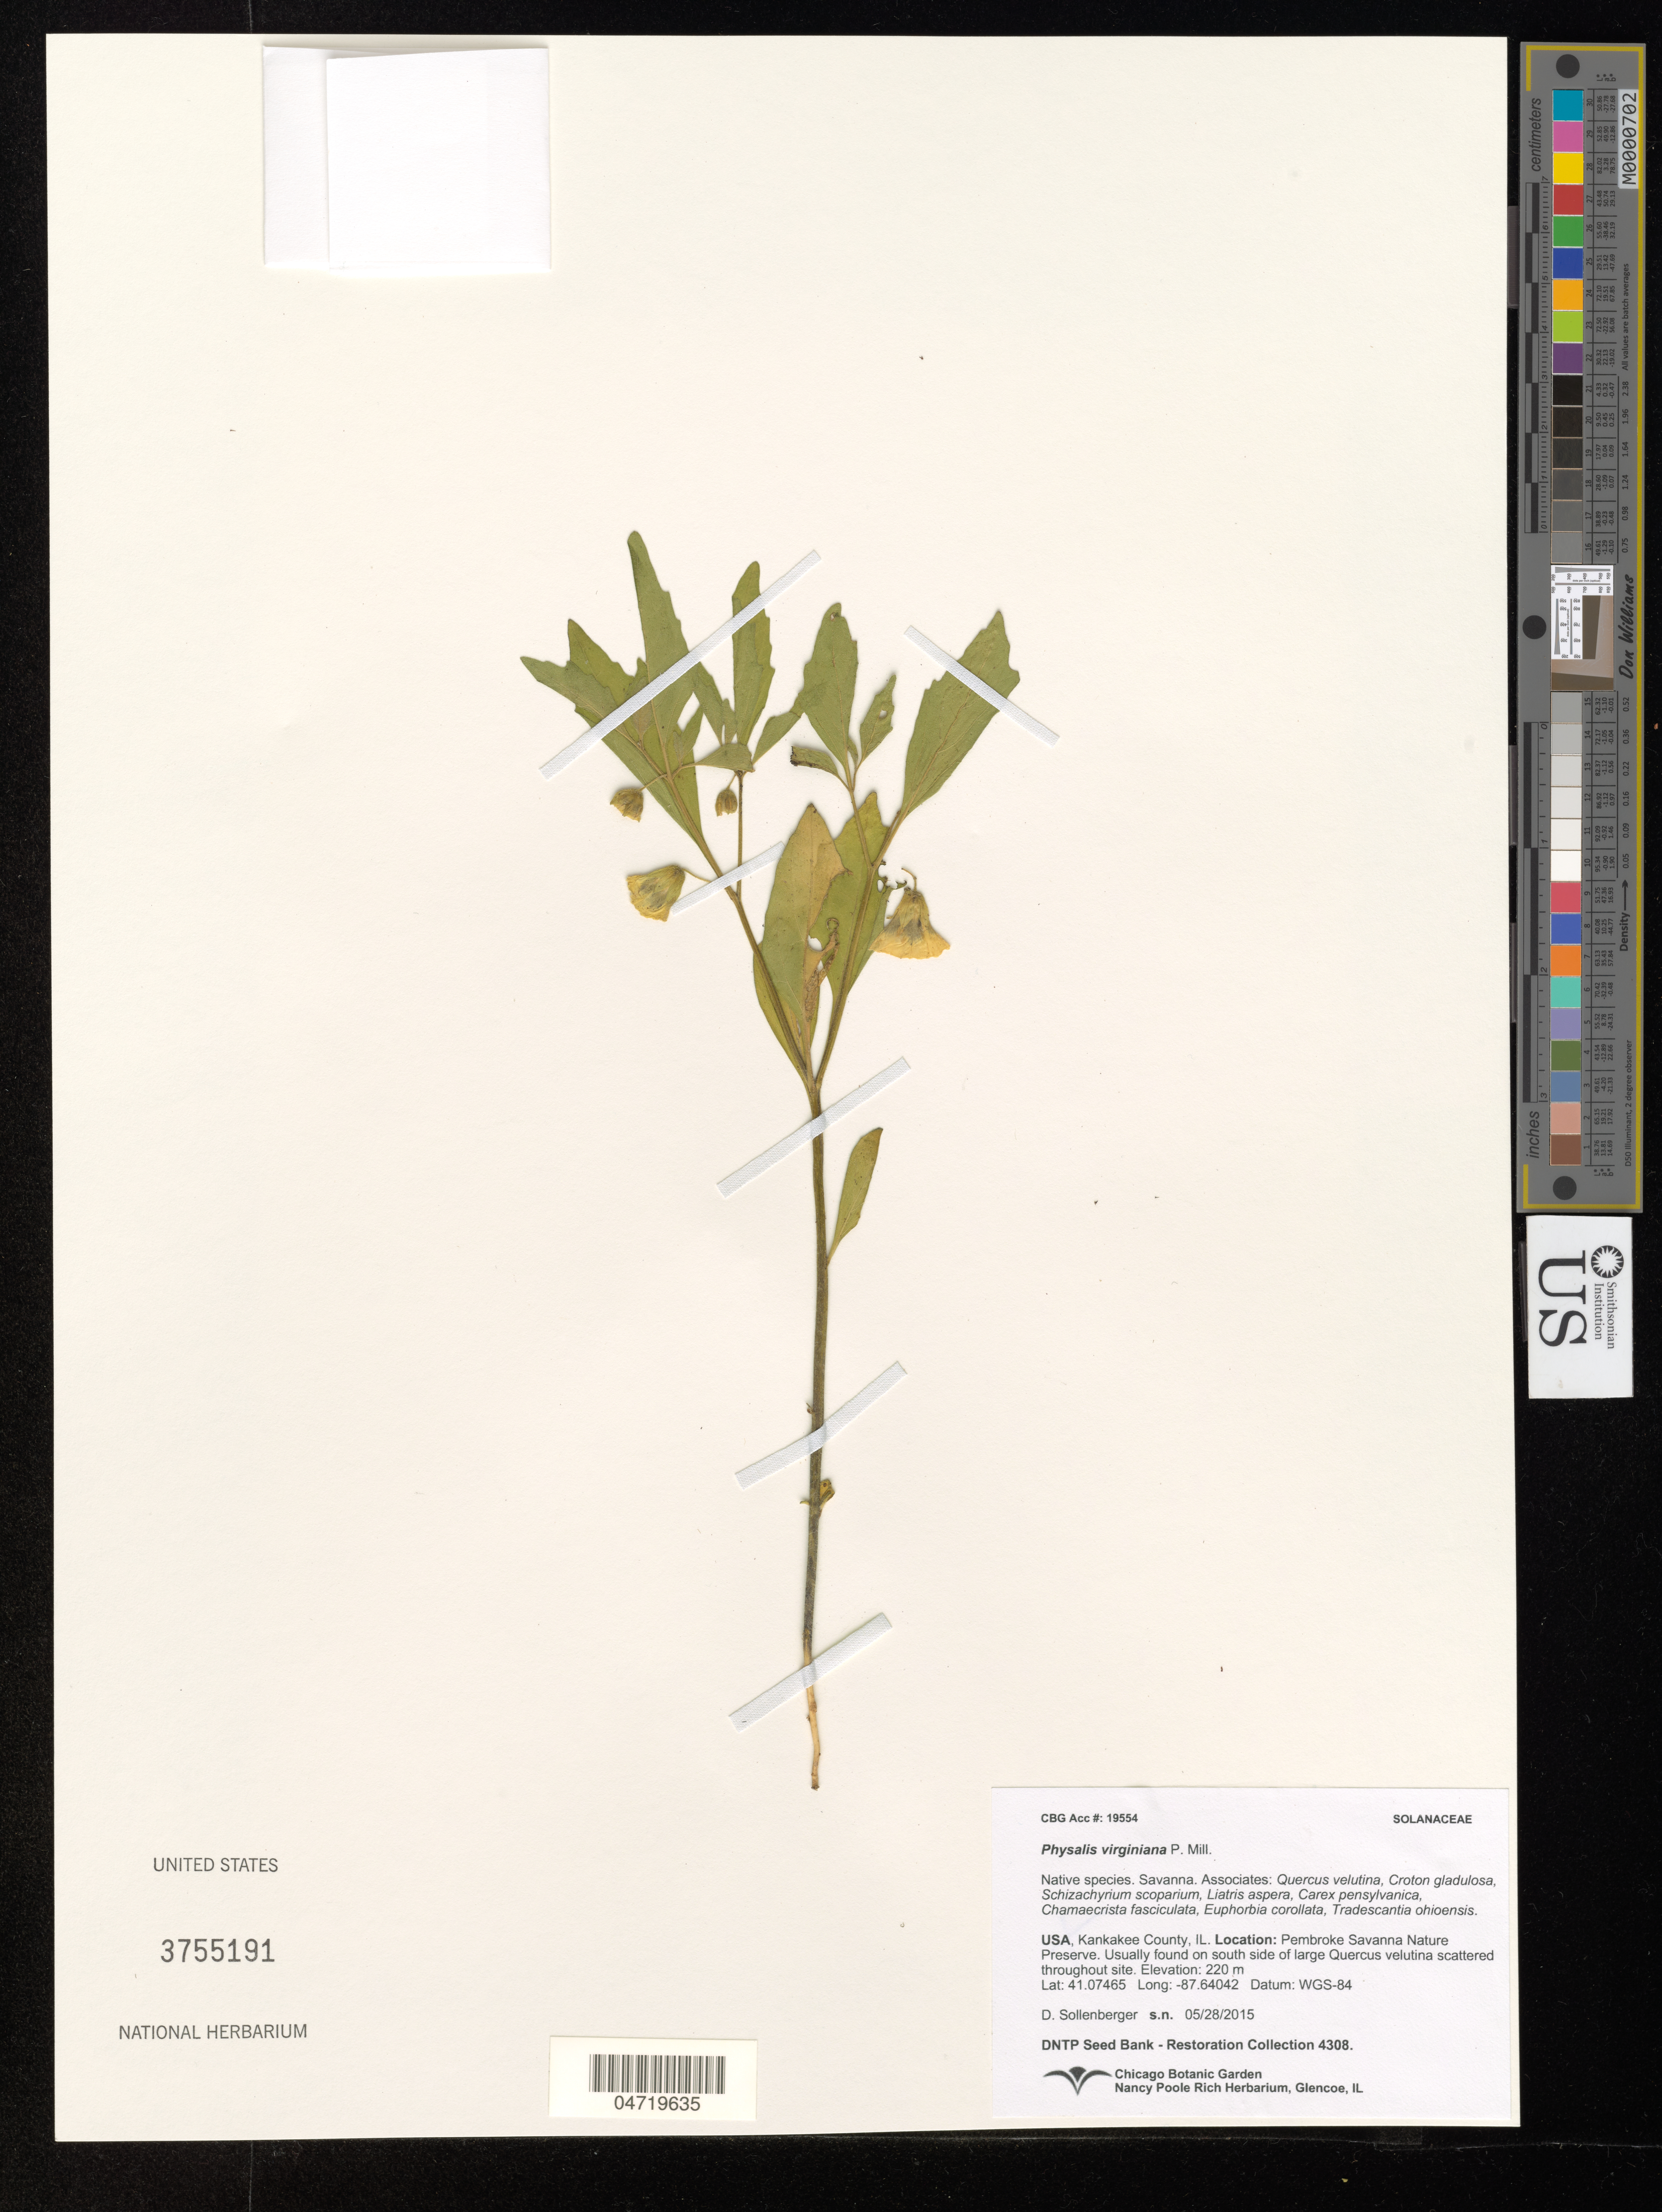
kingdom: Plantae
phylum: Tracheophyta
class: Magnoliopsida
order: Solanales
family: Solanaceae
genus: Physalis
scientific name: Physalis virginiana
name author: Mill.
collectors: D. Sollenberger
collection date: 2015-05-28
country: United States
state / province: Illinois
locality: Kankakee County, IL. Pembroke Savanna Nature Preserve.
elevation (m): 220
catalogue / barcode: US 3755191